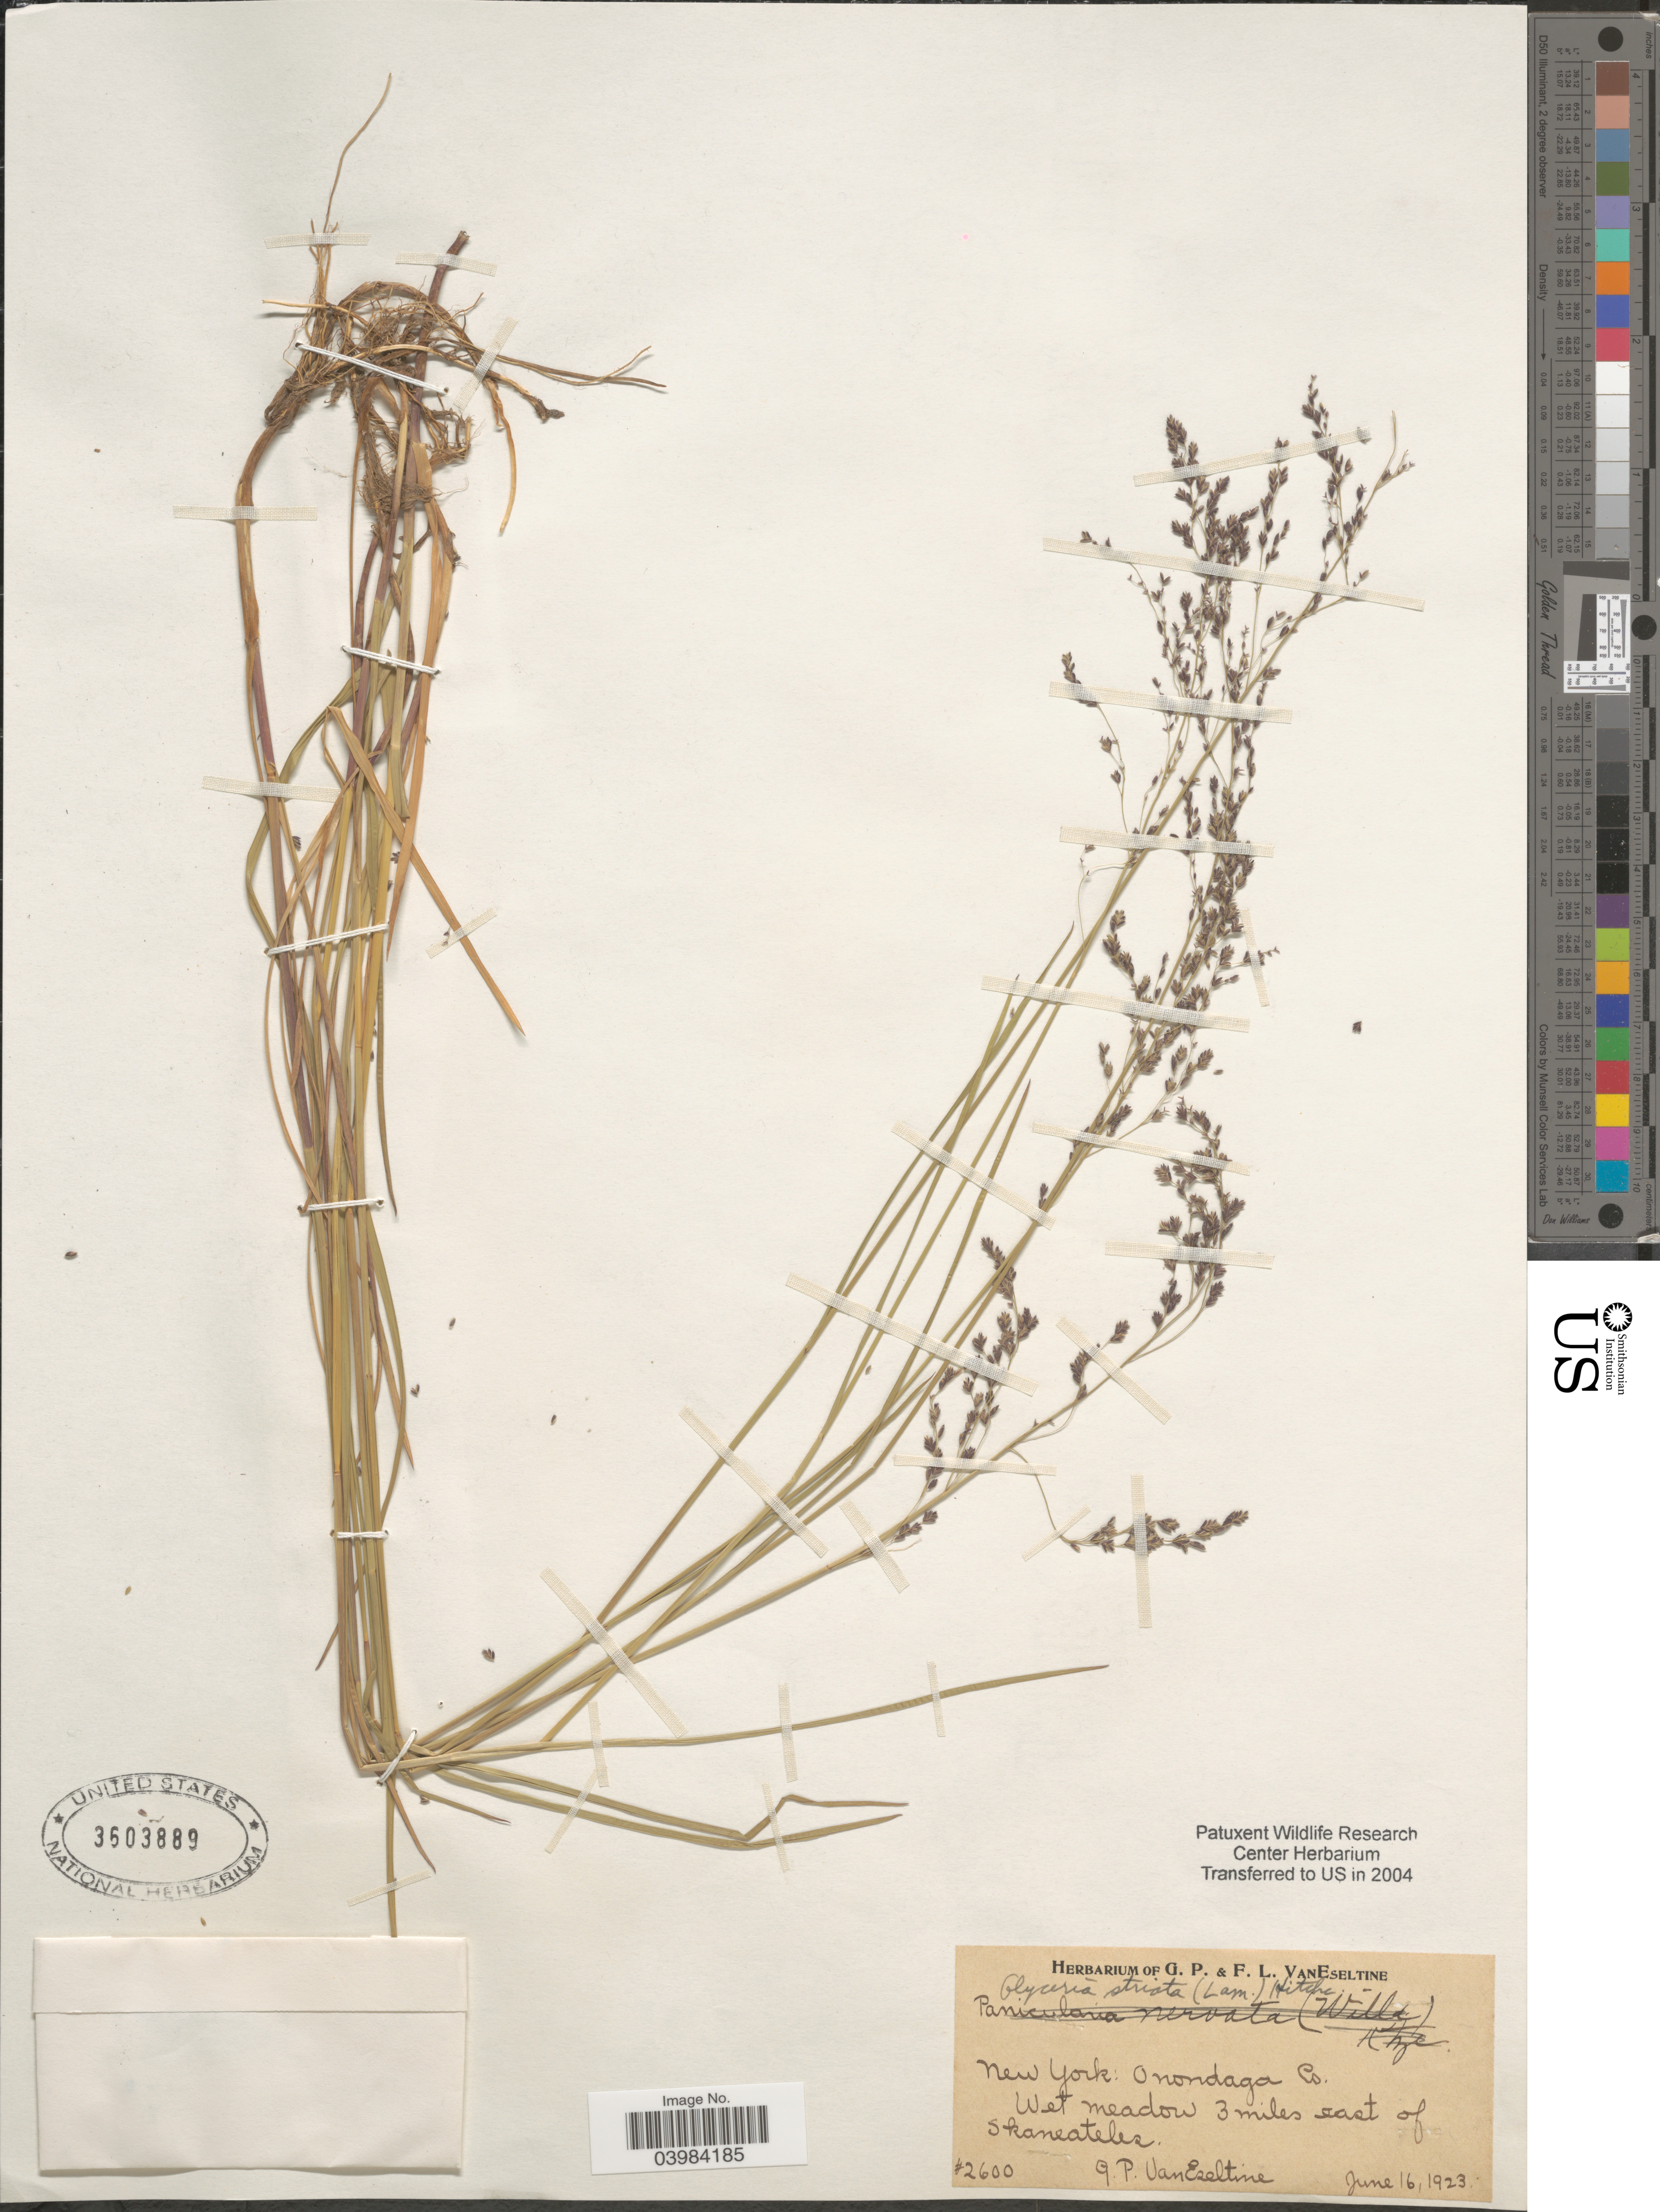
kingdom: Plantae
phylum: Tracheophyta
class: Liliopsida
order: Poales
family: Poaceae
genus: Glyceria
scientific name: Glyceria striata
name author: (Lam.) Hitchc.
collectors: G. P. Van Eseltine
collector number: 2600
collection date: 1923-06-16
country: United States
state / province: New York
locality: Onondaga Co. Wet meadow 3 miles east of Skaneateles.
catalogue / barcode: US 3603889